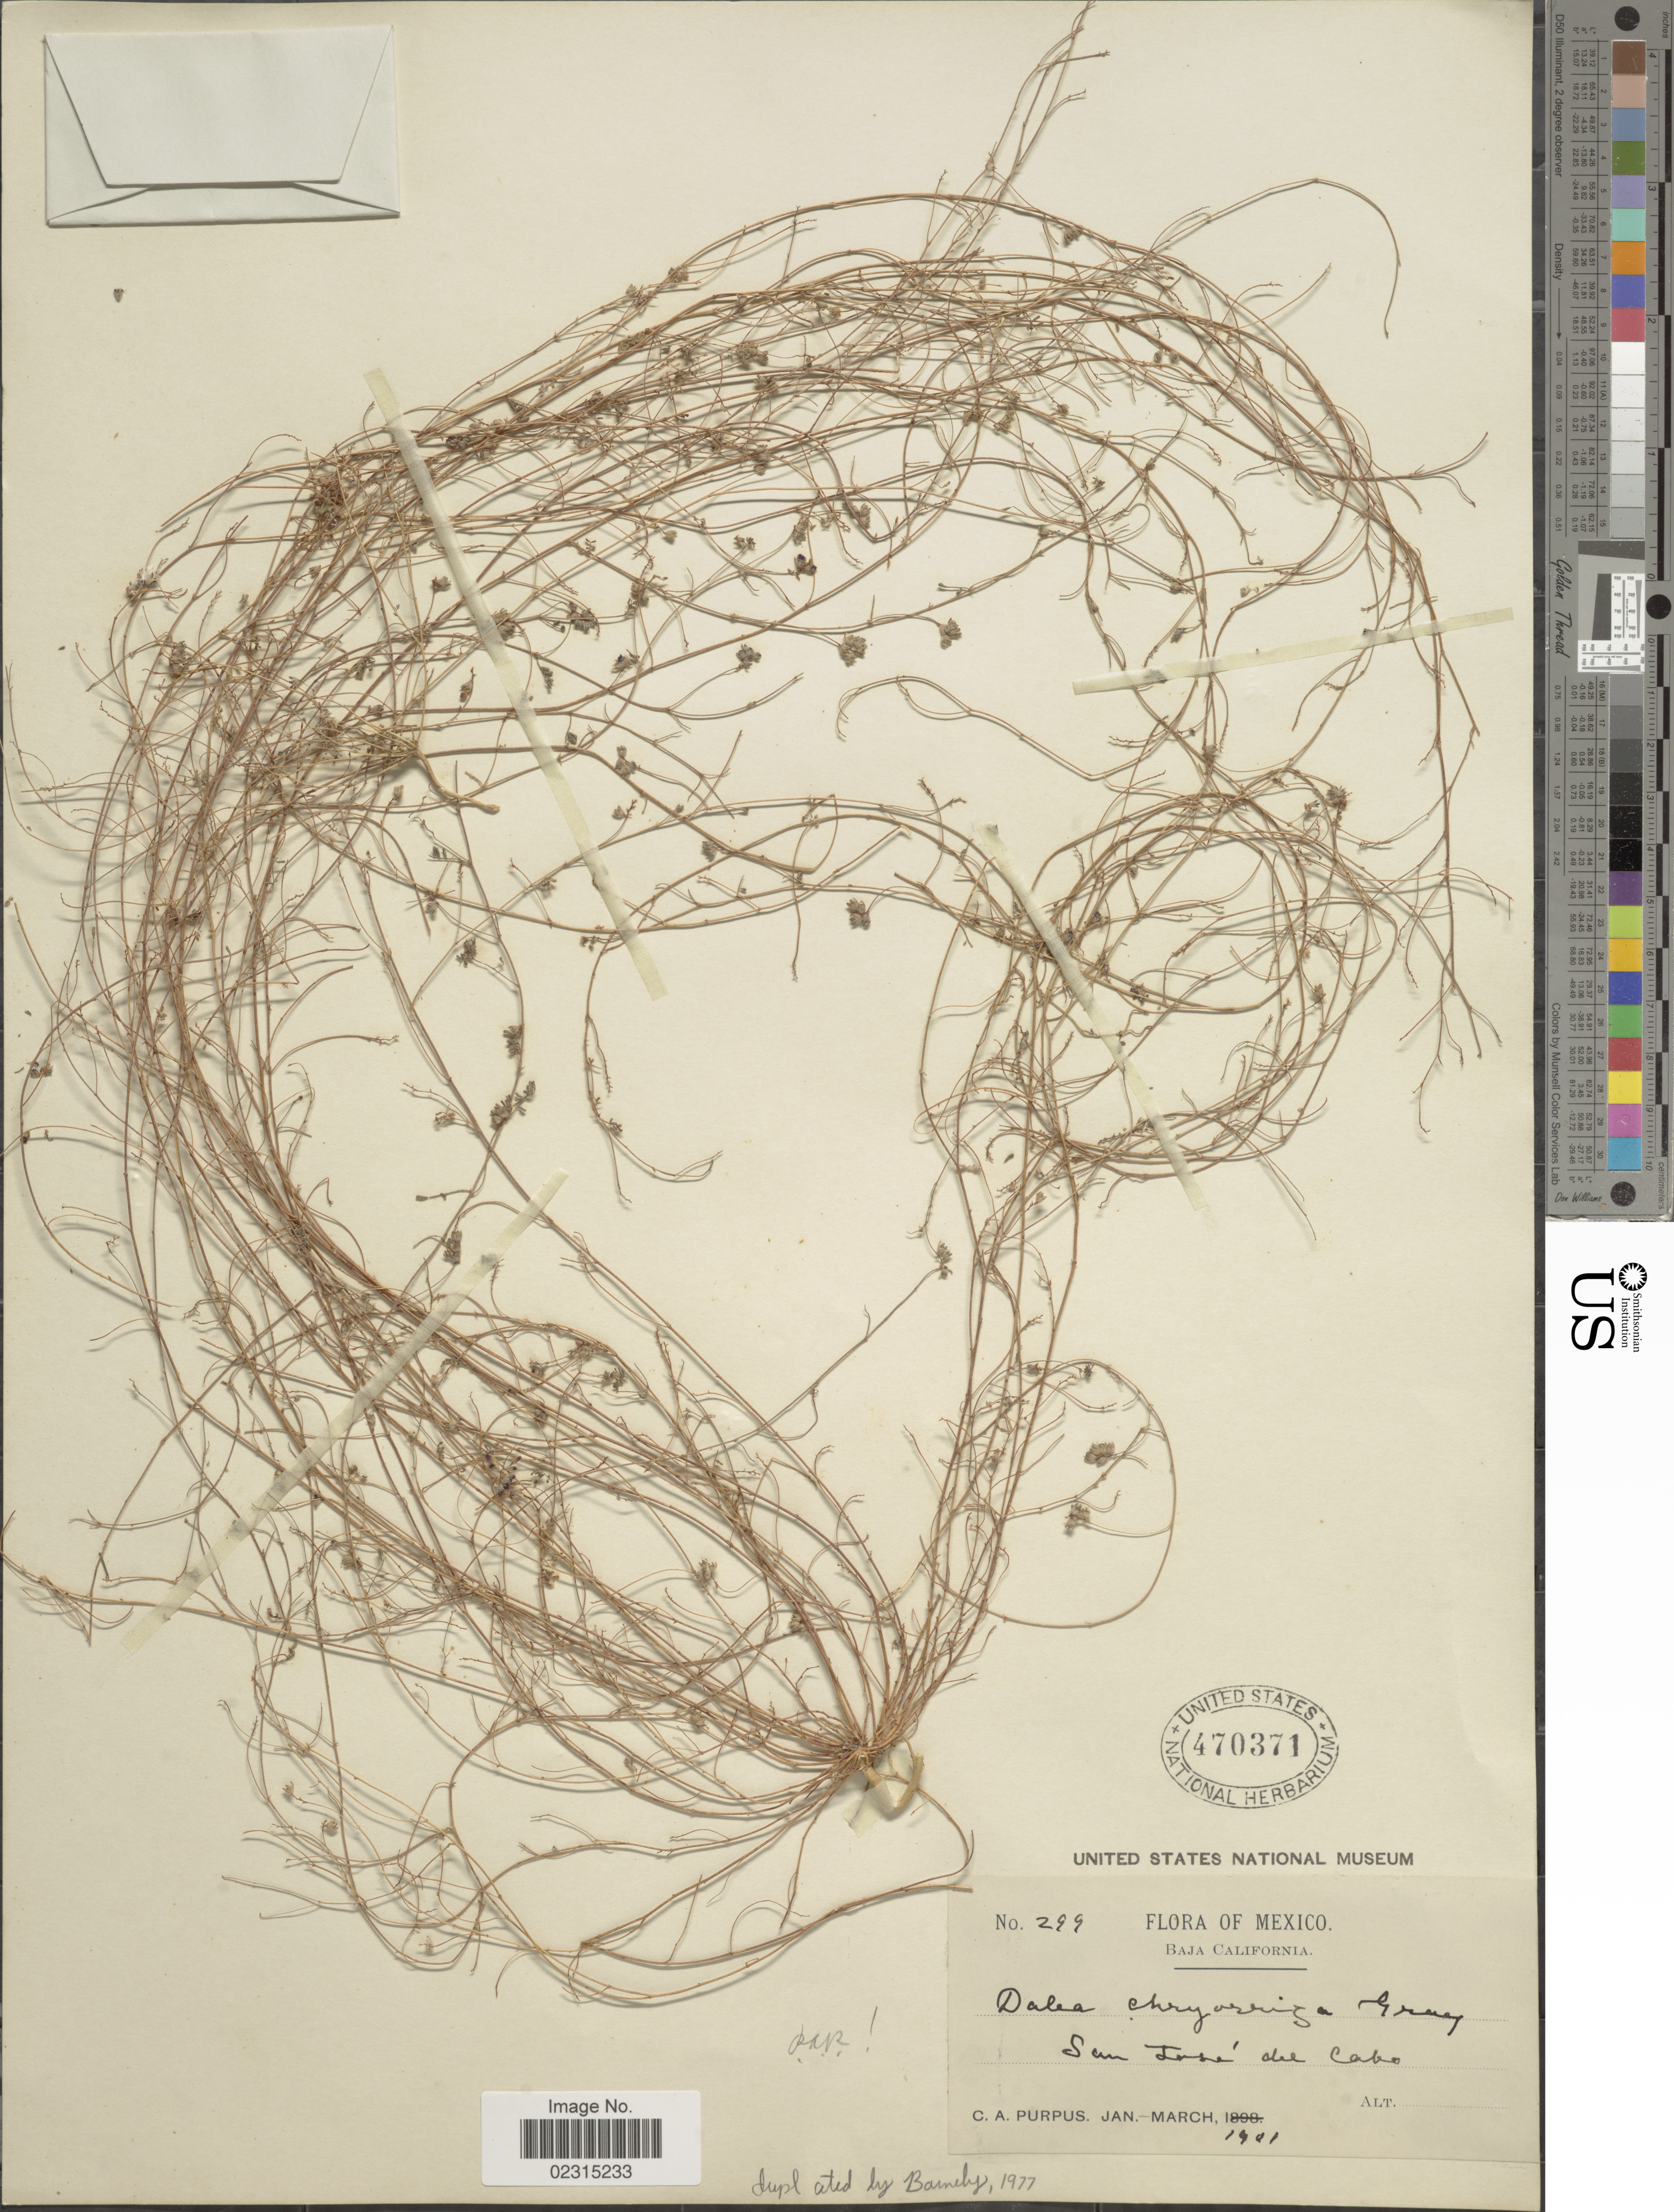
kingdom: Plantae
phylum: Tracheophyta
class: Magnoliopsida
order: Fabales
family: Fabaceae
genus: Marina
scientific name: Marina chrysorrhiza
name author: (A. Gray) Barneby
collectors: C. A. Purpus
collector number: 299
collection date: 1981-01/1981-03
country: Mexico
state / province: Baja California Sur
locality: San José del Cabo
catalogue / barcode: US 470371